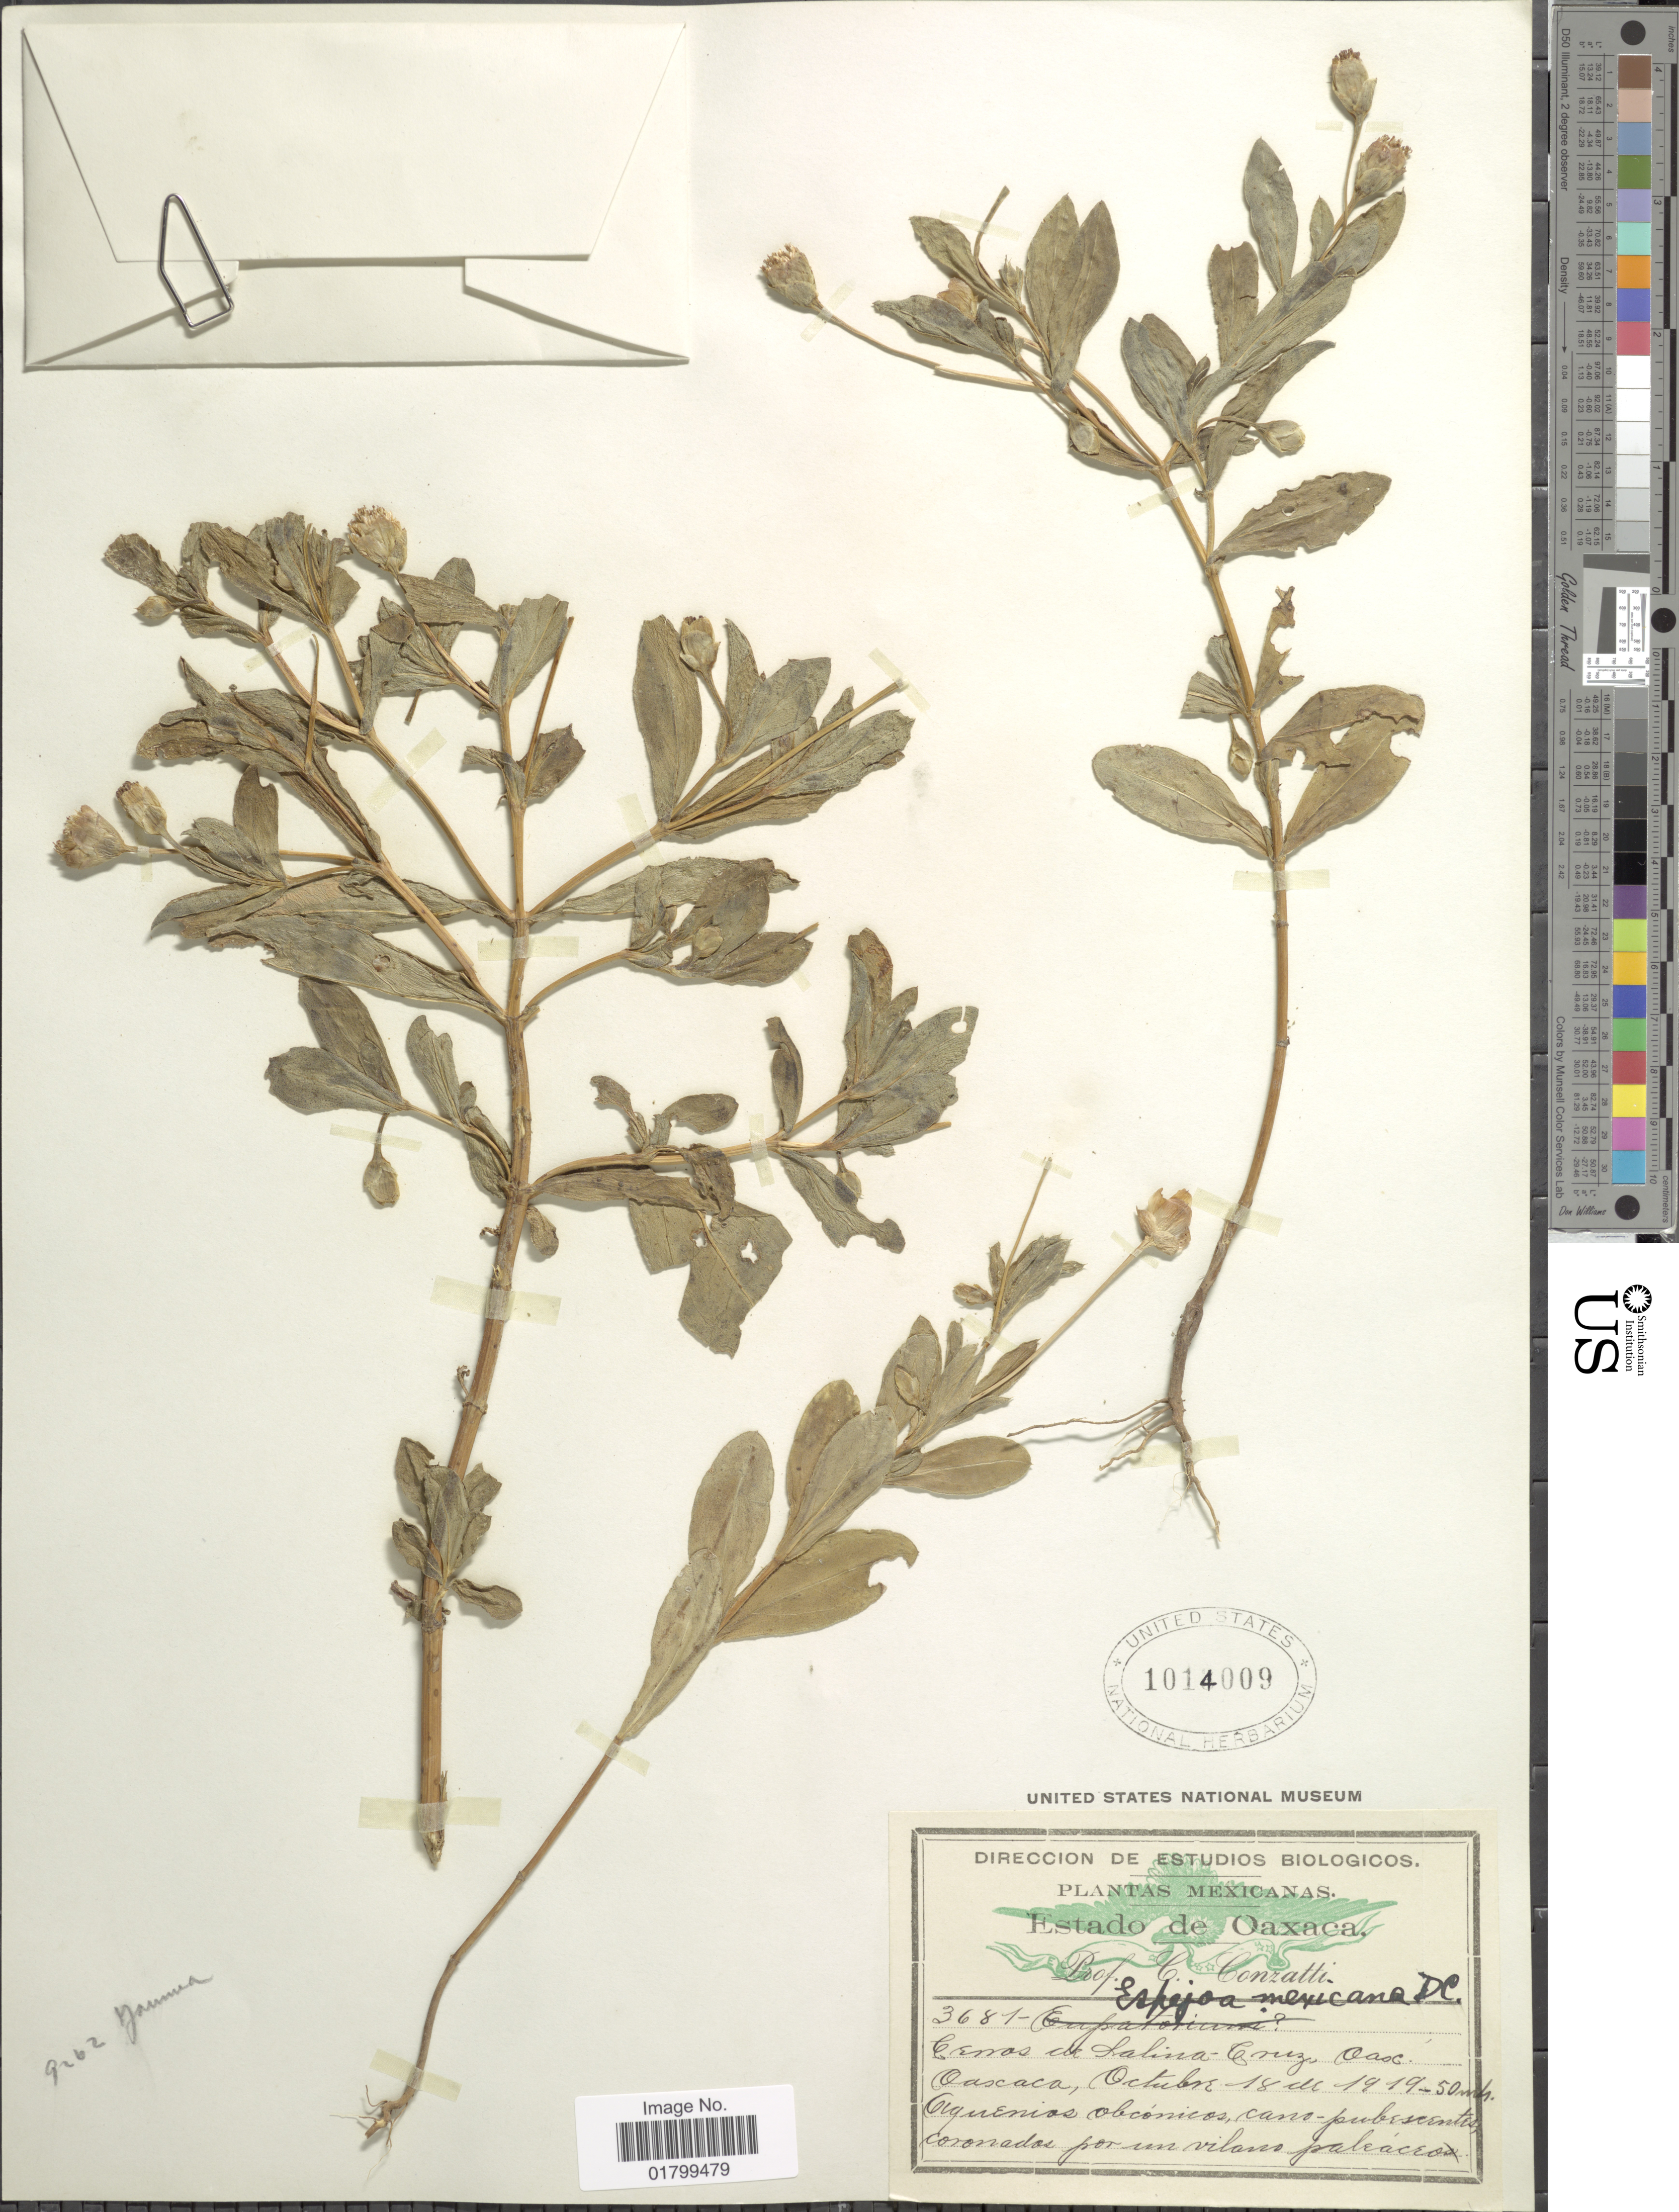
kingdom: Plantae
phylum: Tracheophyta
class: Magnoliopsida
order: Asterales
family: Asteraceae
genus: Espejoa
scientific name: Espejoa mexicana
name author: DC.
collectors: C. Conzatti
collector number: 3681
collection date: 1919-10-18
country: Mexico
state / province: Oaxaca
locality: Cerros de Salina-Cruz Oax.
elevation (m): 50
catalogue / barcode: US 1014009